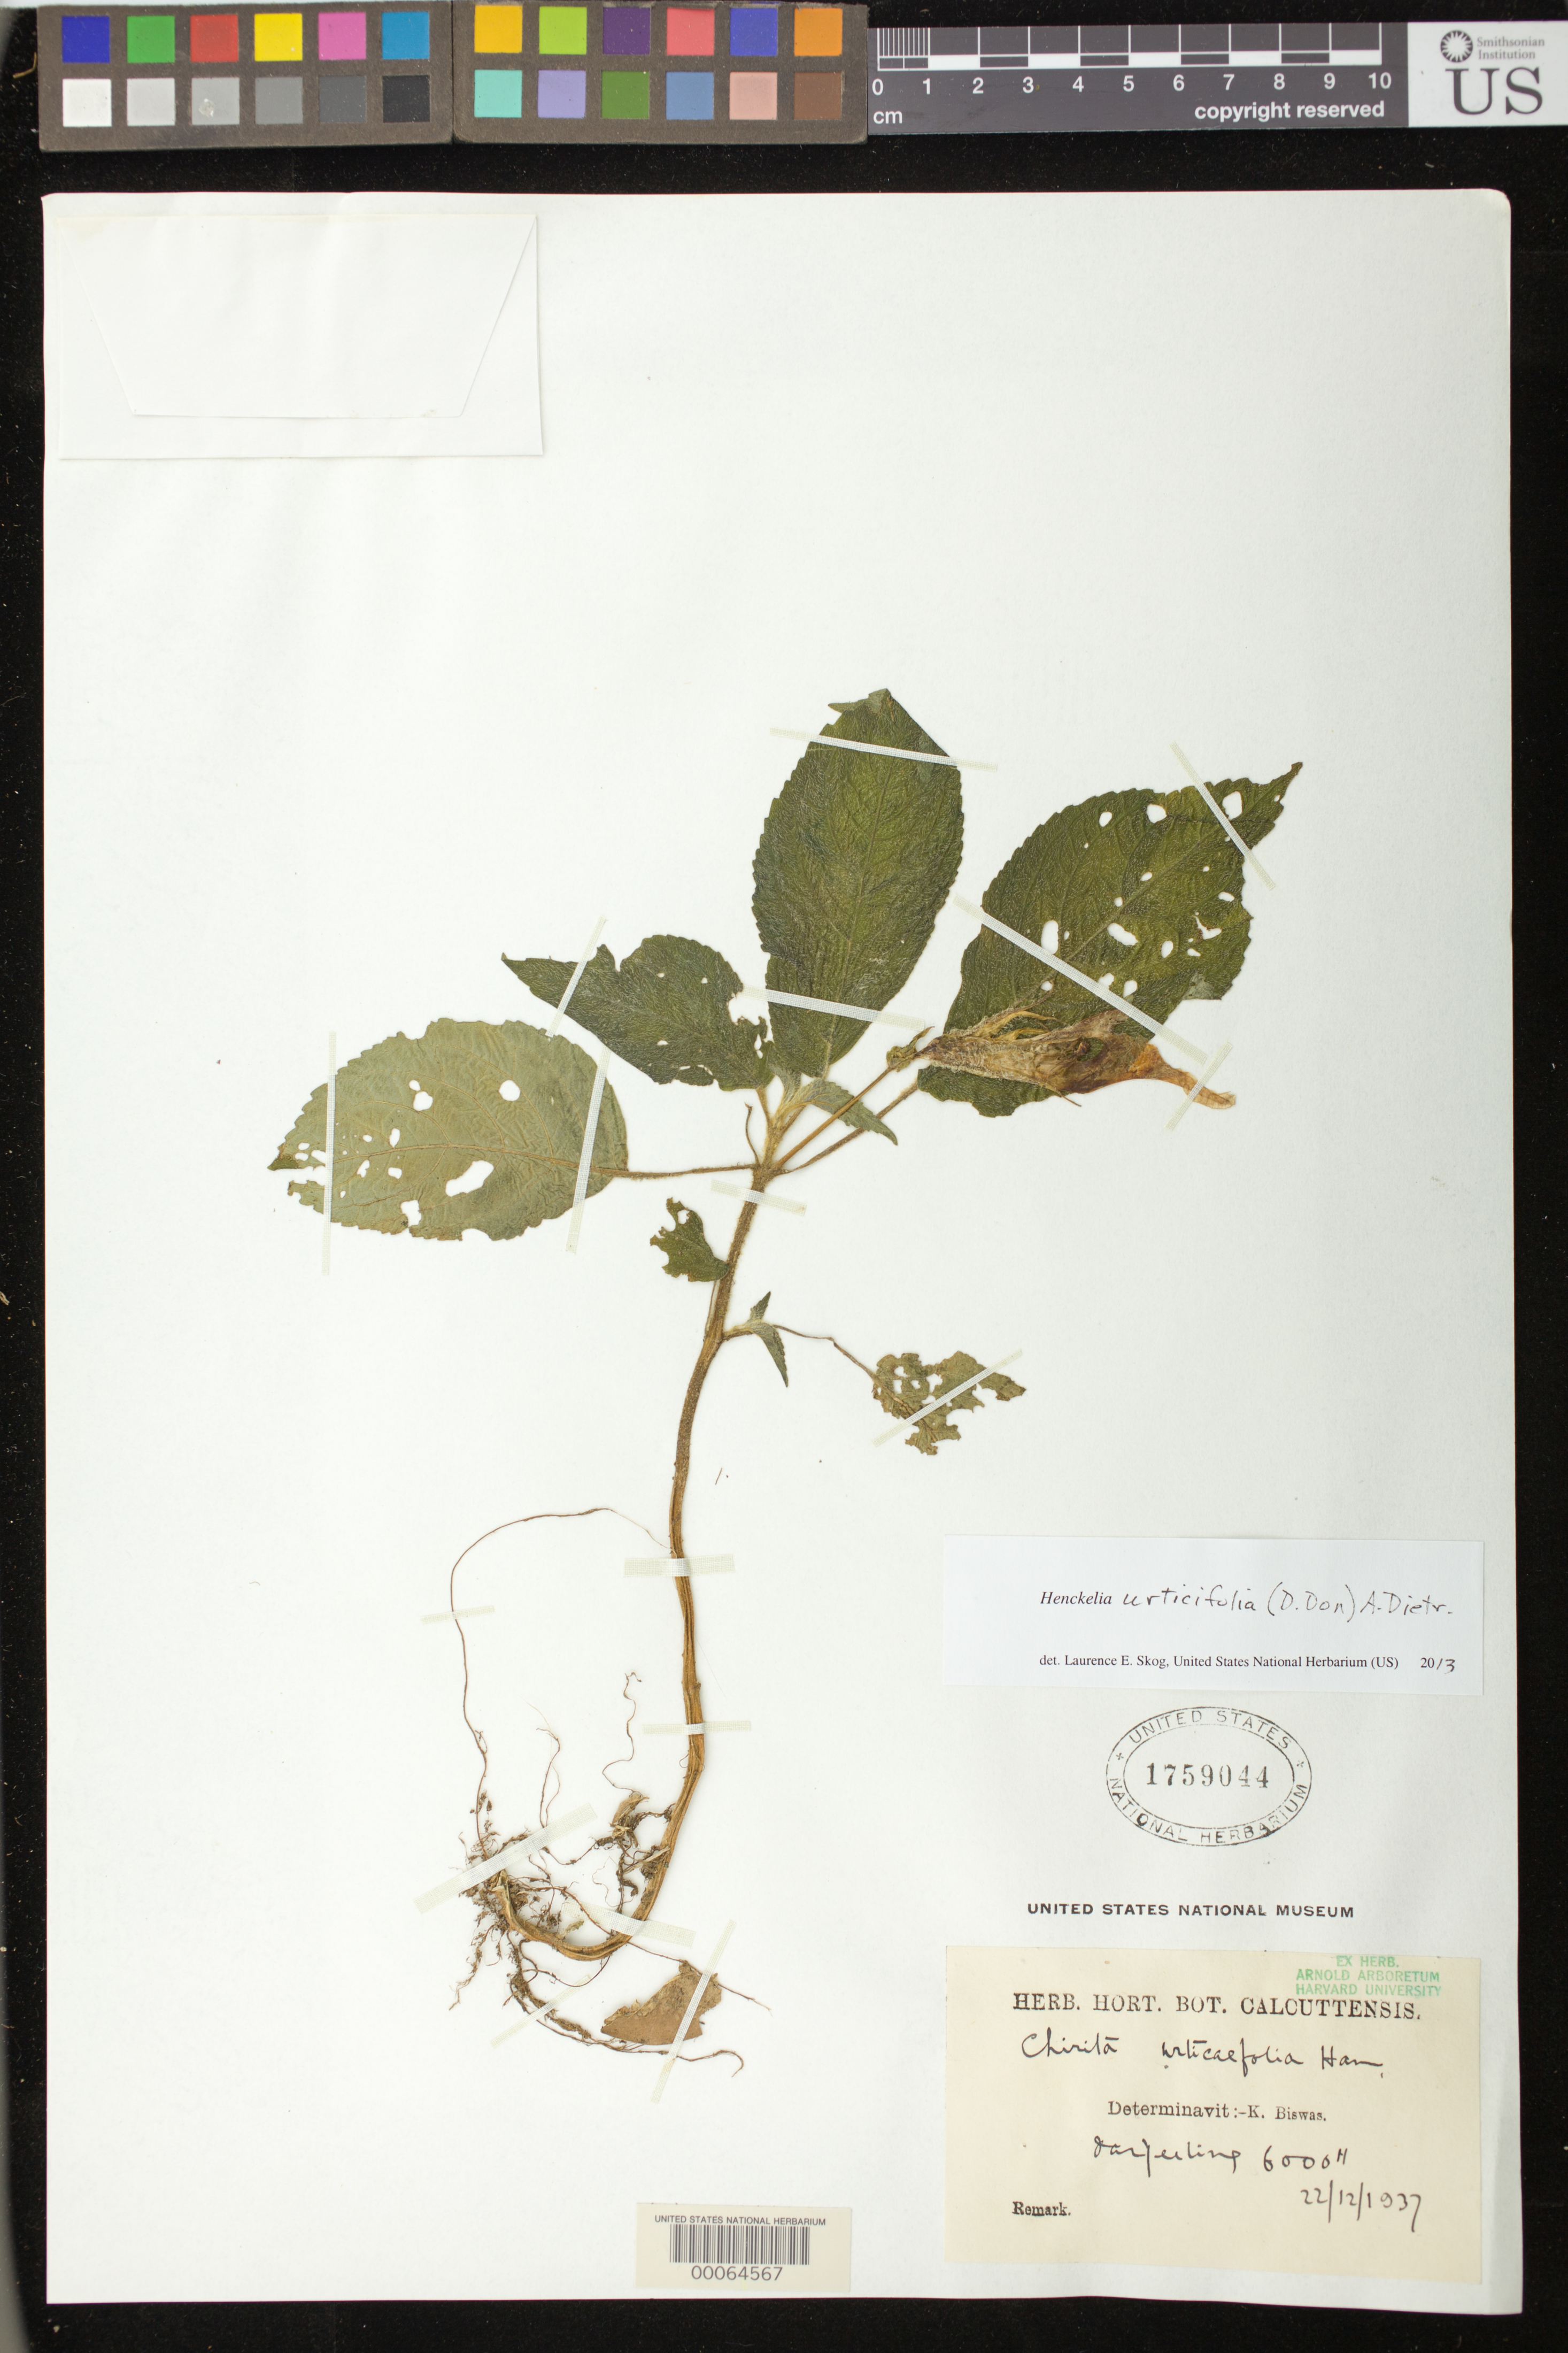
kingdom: Plantae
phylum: Tracheophyta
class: Magnoliopsida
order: Lamiales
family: Gesneriaceae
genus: Chirita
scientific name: Chirita urticifolia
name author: Buch.-Ham. ex D. Don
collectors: K. Biswas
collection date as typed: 22 Dec 1937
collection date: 1937-12-22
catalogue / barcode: US 1759044